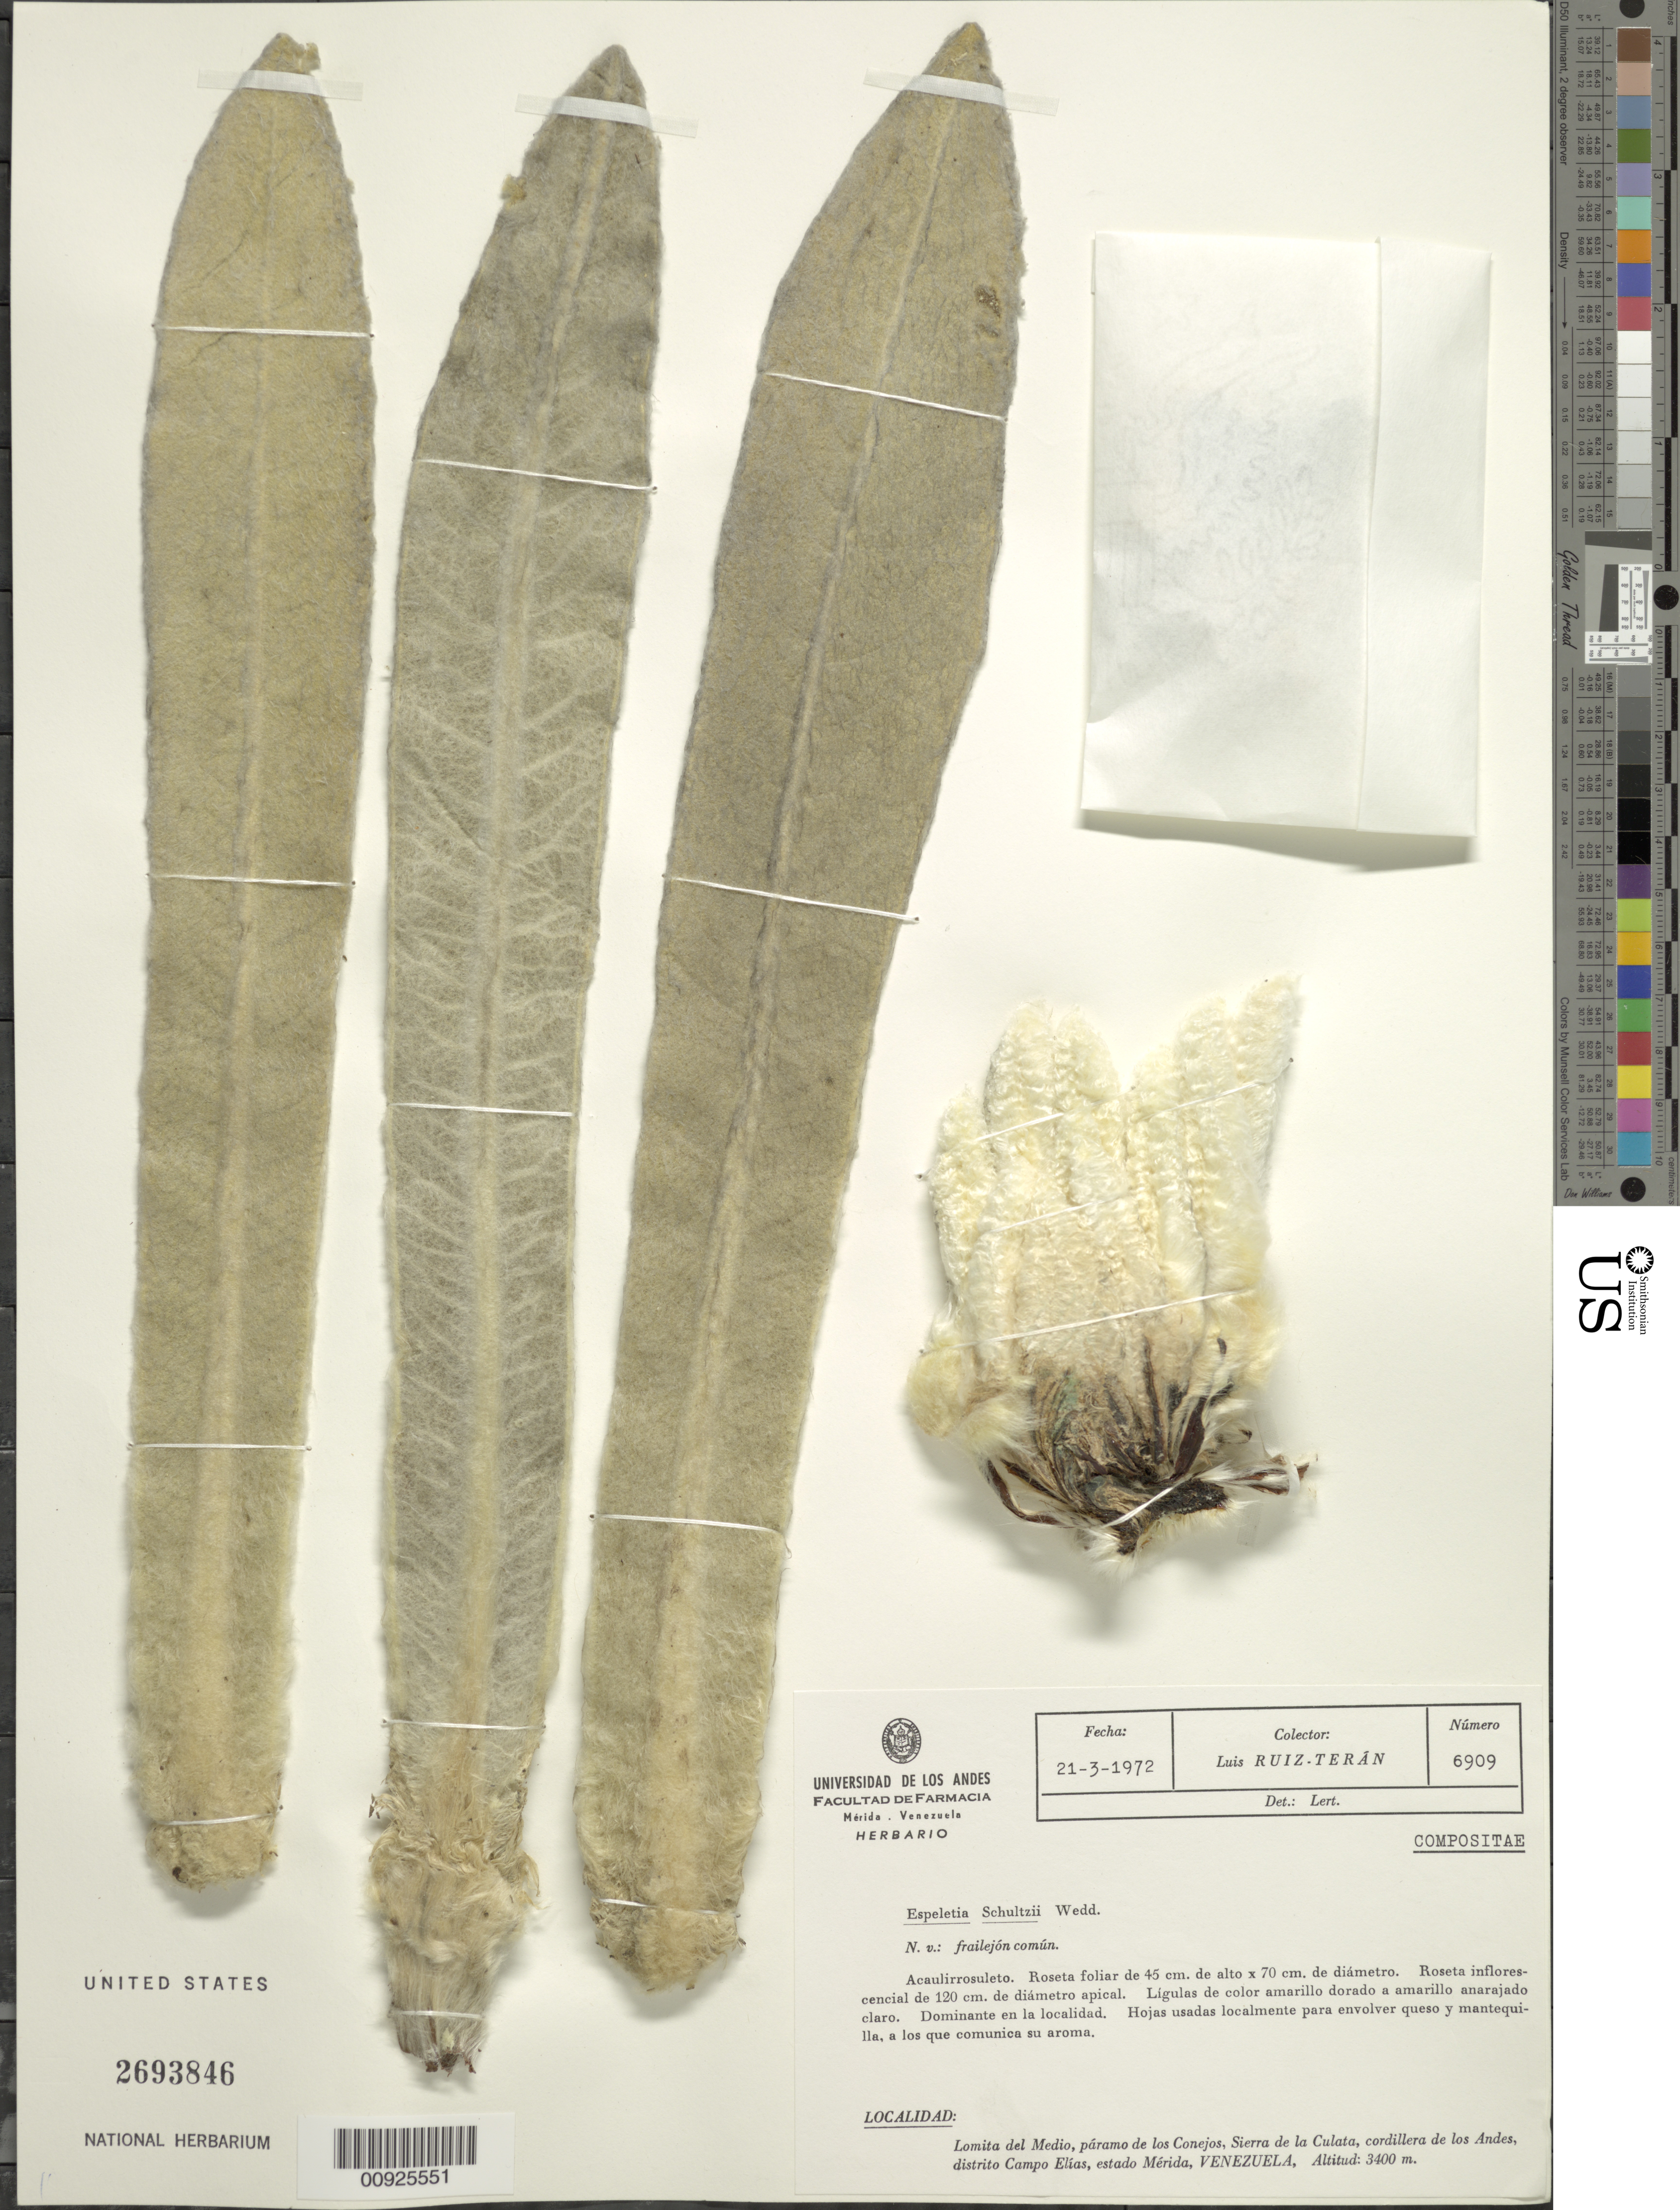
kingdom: Plantae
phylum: Tracheophyta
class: Magnoliopsida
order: Asterales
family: Asteraceae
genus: Espeletia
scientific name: Espeletia schultzii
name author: Wedd.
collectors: L. E. Ruíz-Terán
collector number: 6909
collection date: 1972-03-21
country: Venezuela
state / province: Mérida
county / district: Campo Elías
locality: P. de los Conejos. Páramo de los Conejos. Sierra de la Culata.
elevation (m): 3400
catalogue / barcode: US 2693846